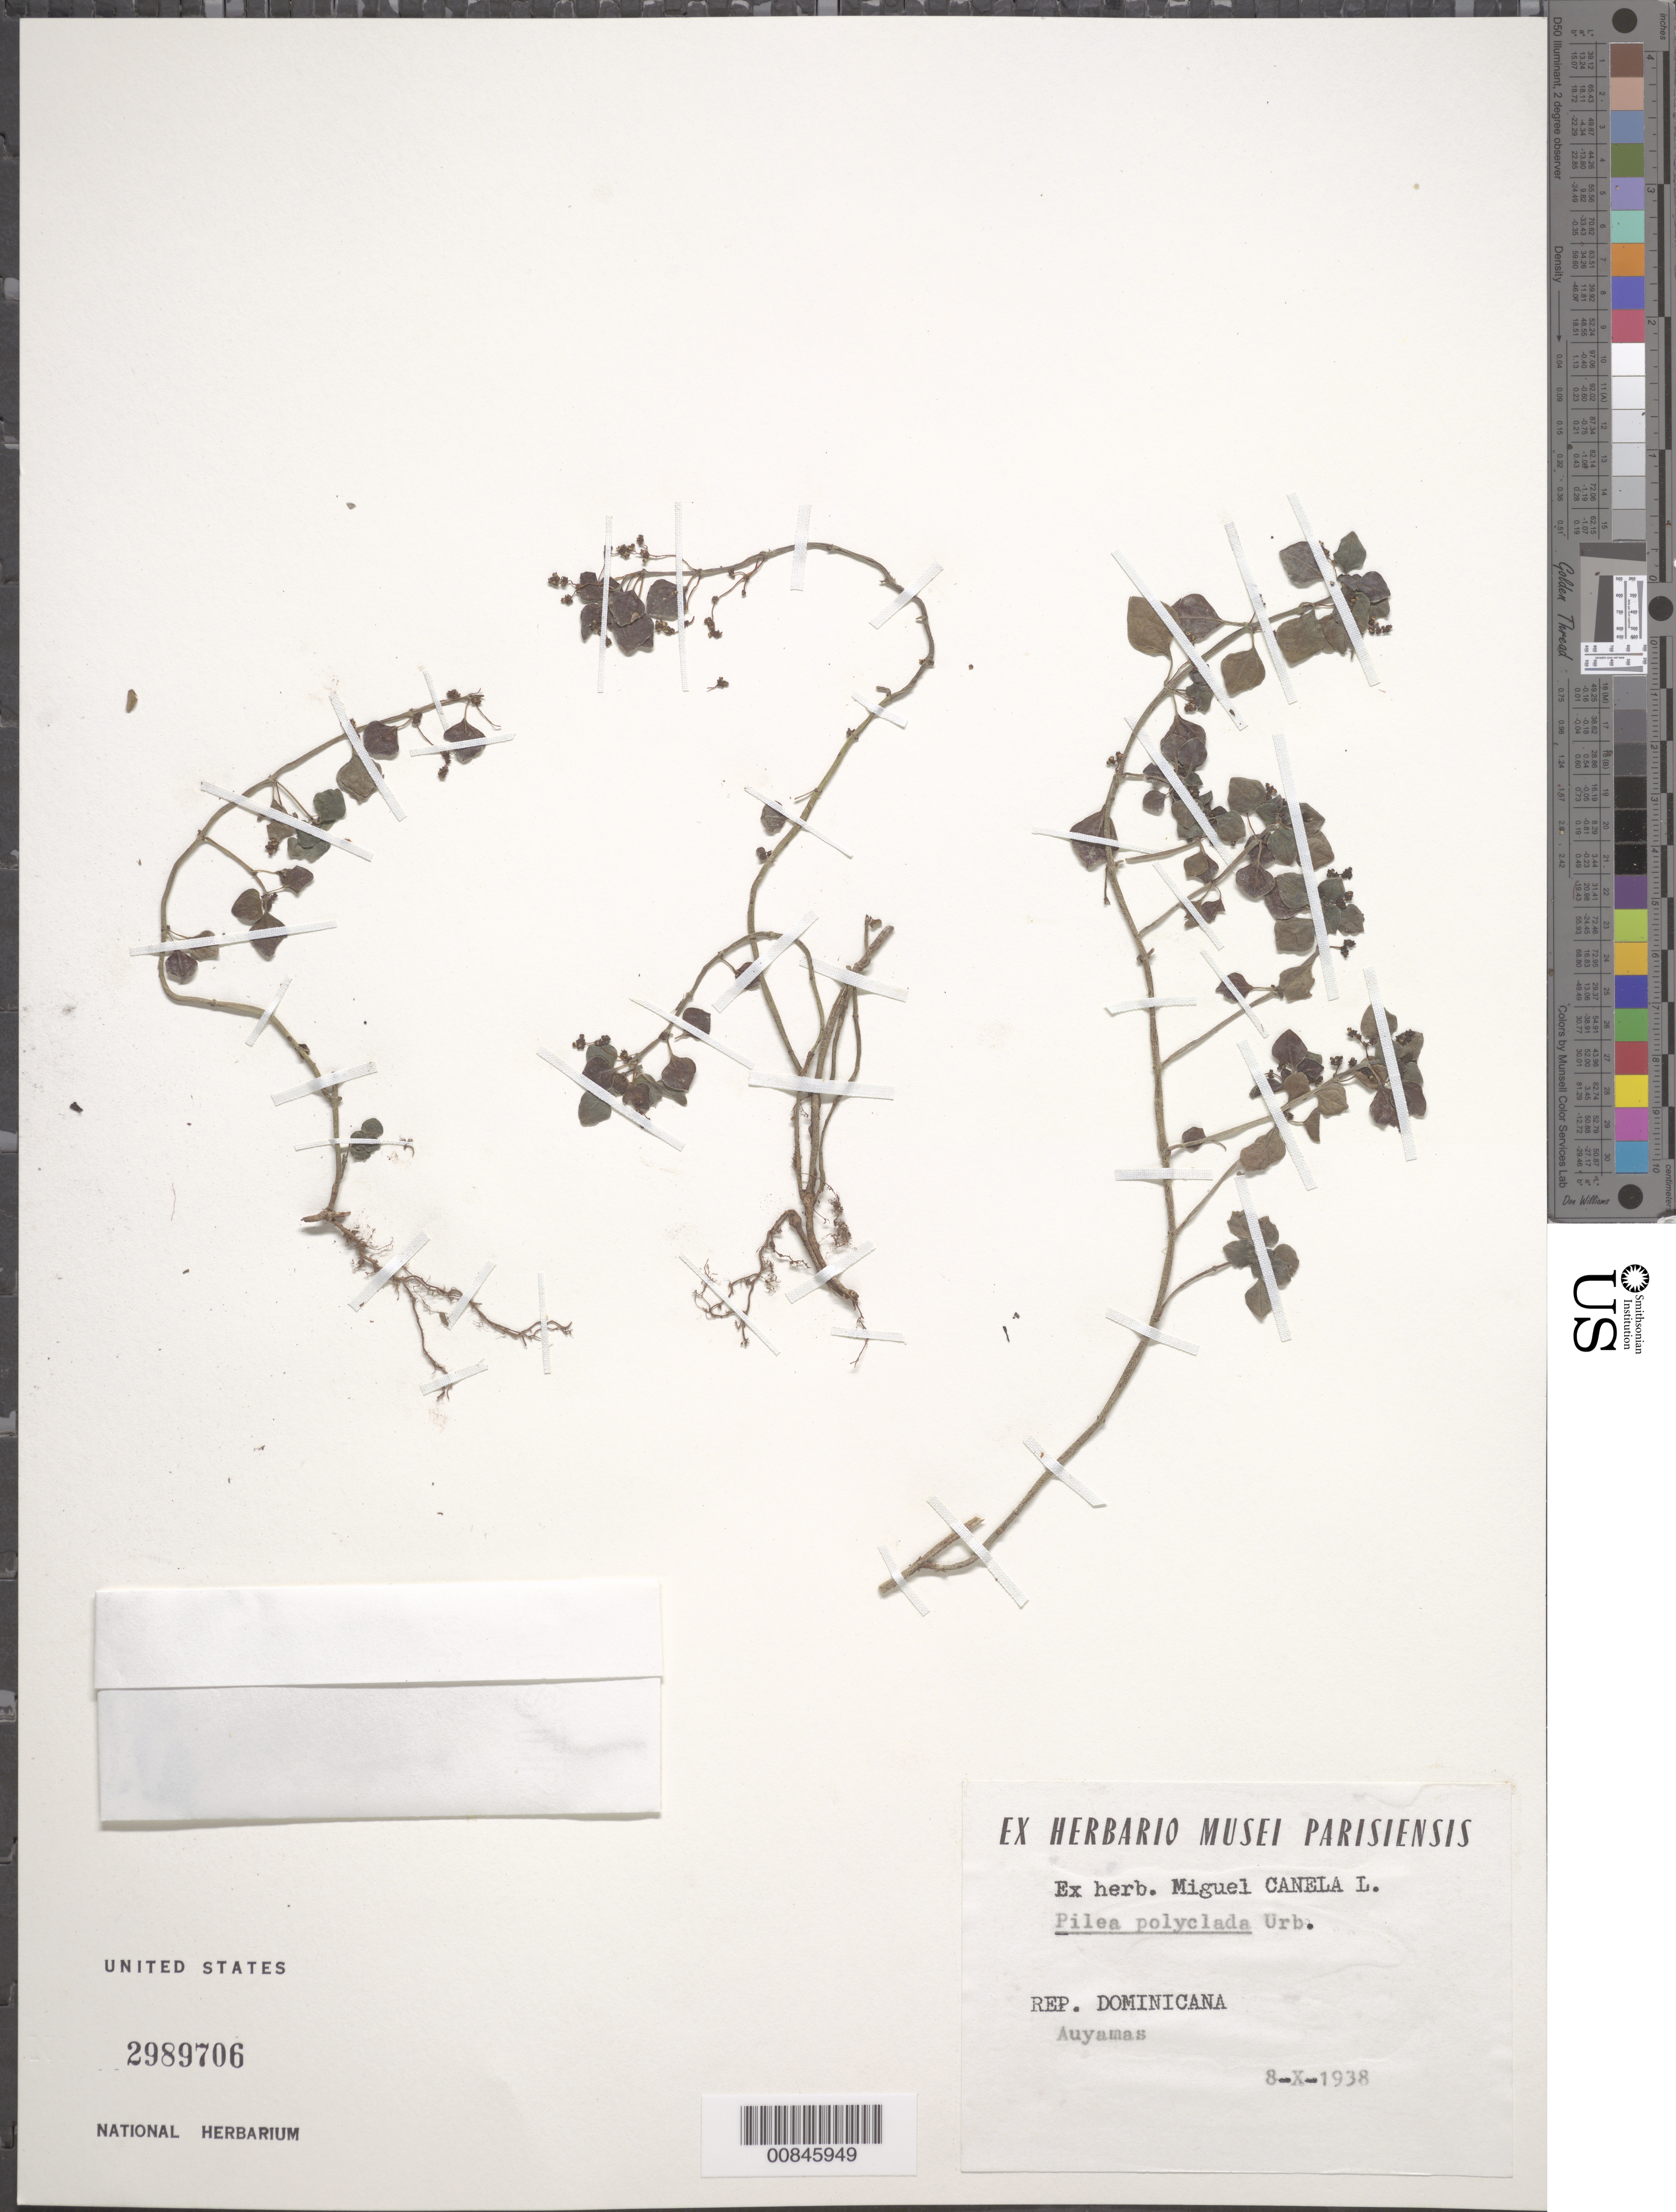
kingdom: Plantae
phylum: Tracheophyta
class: Magnoliopsida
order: Rosales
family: Urticaceae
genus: Pilea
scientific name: Pilea polyclada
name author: Urb.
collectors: M. Canela Lazaro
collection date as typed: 08 Oct 1938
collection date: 1938-10-08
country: Dominican Republic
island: Hispaniola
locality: Auyamas.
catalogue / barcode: US 2989706